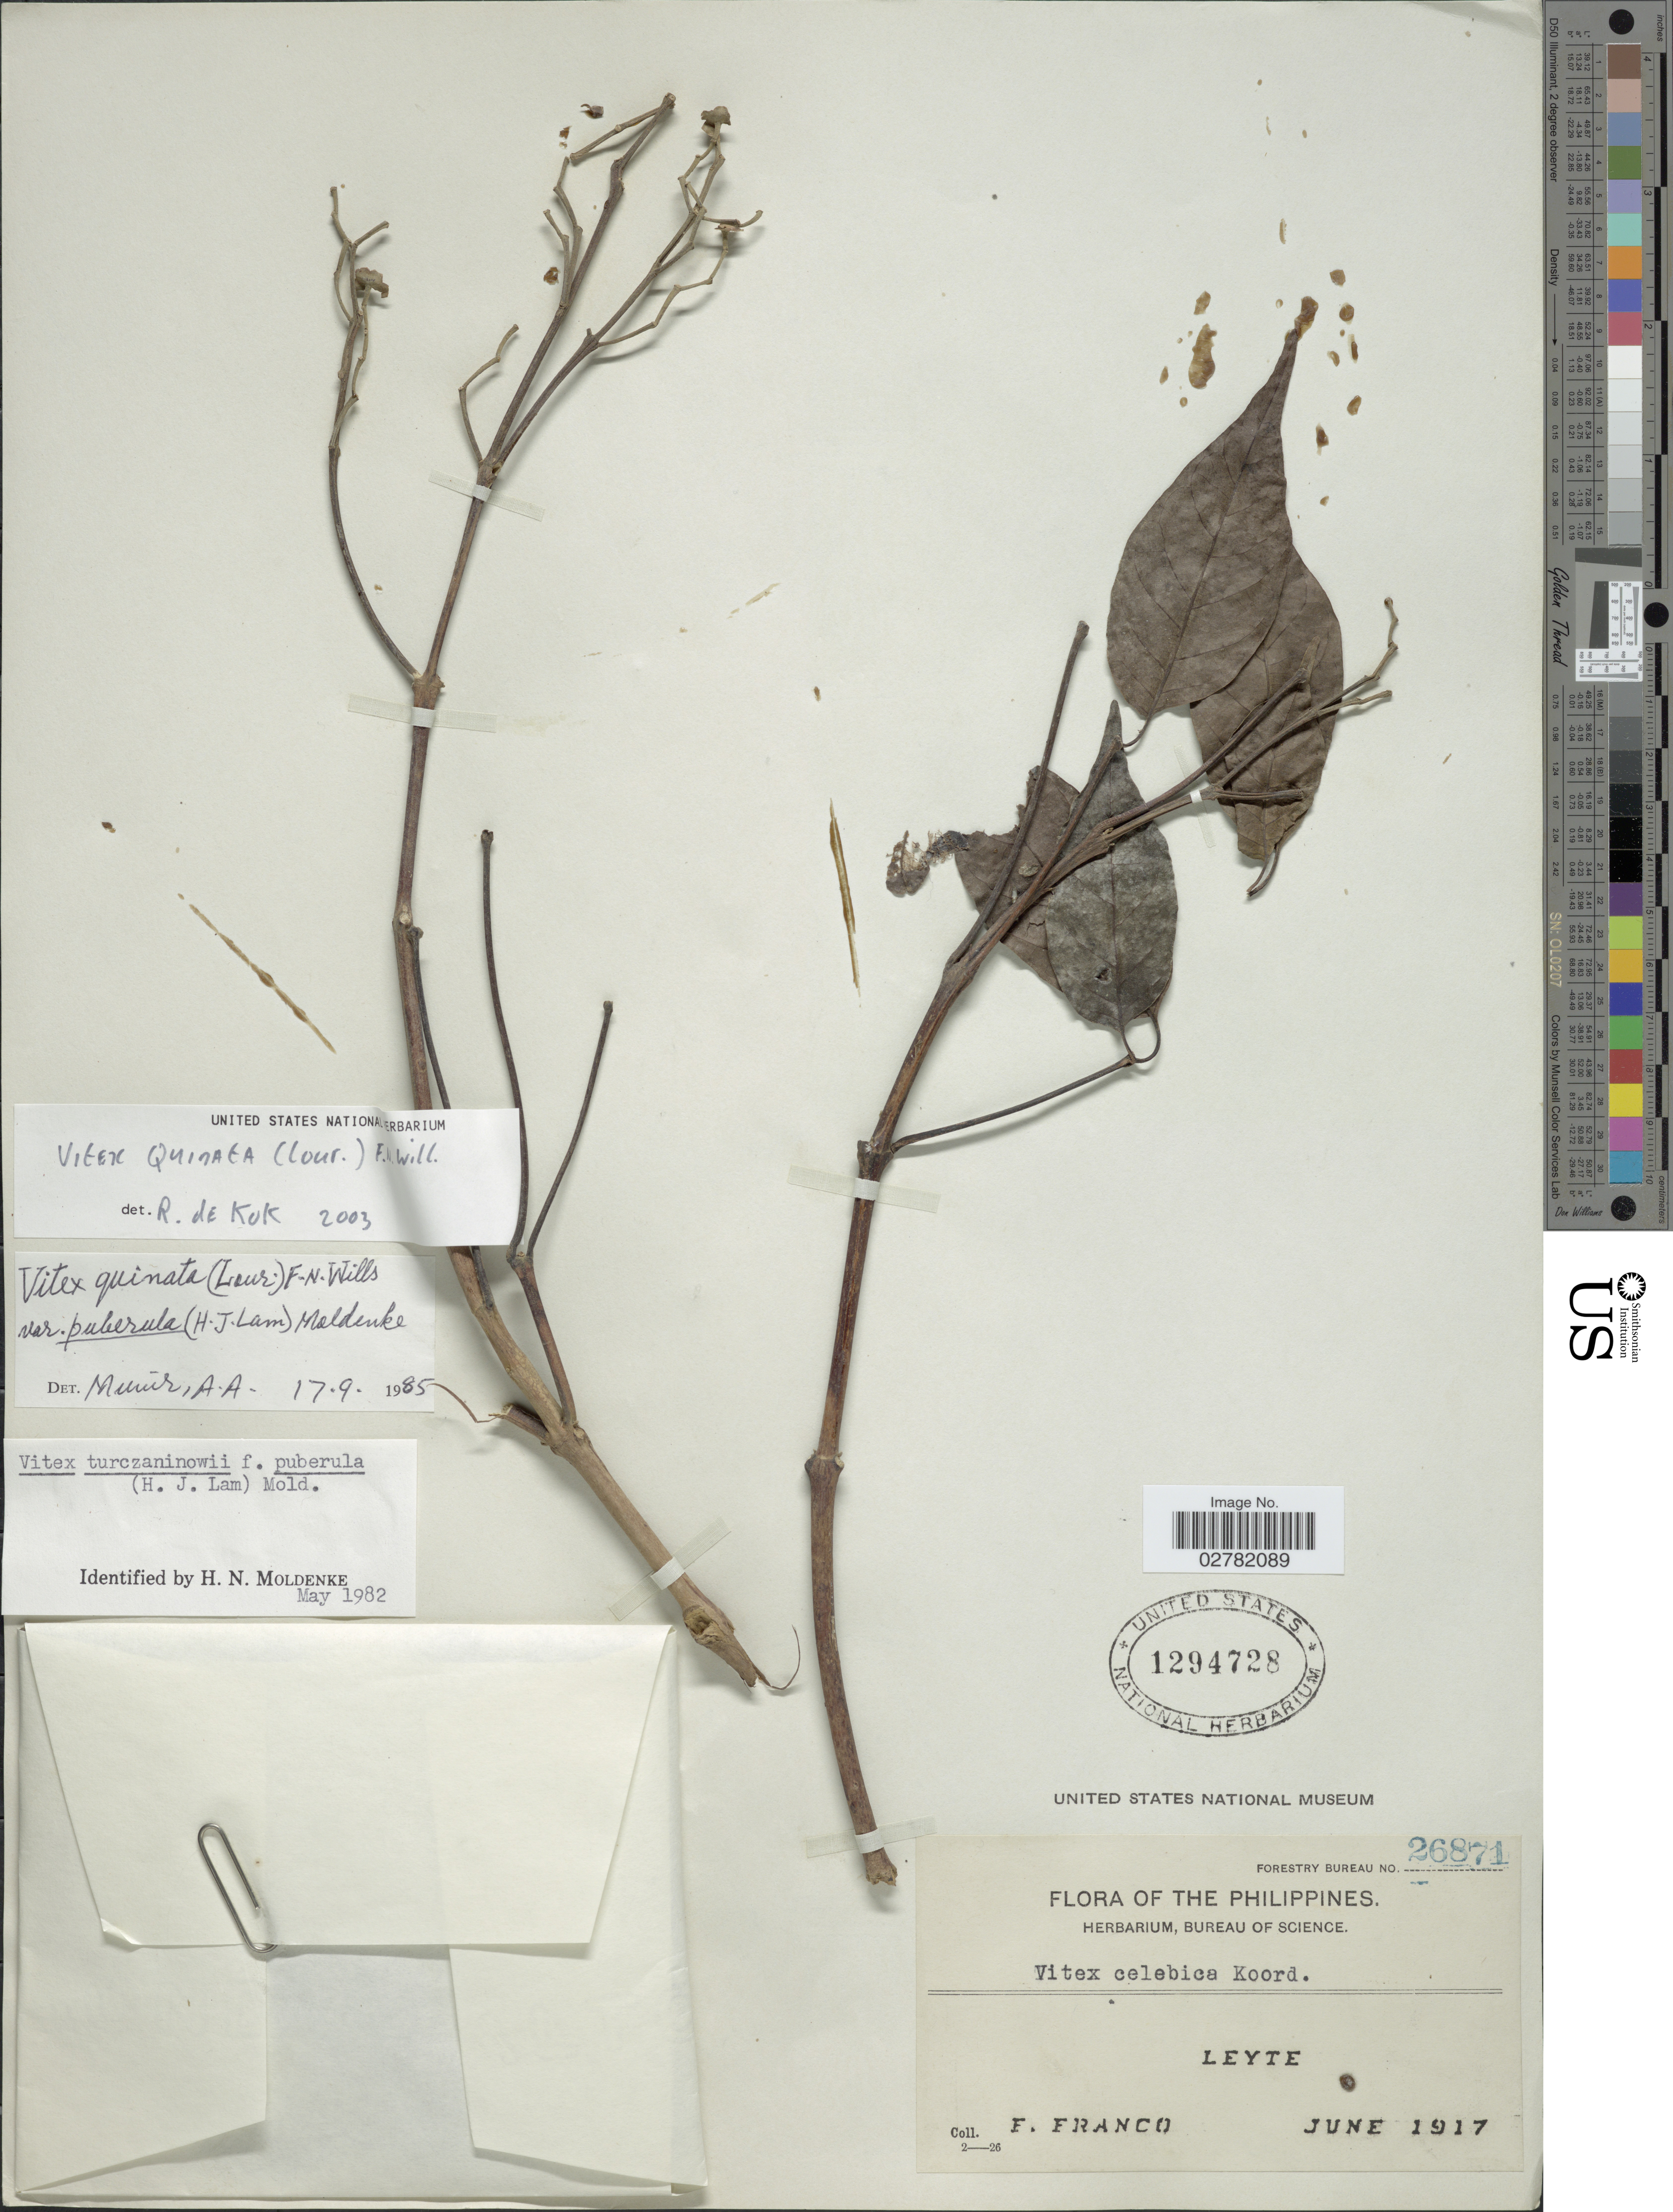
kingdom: Plantae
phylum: Tracheophyta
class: Magnoliopsida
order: Lamiales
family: Lamiaceae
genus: Vitex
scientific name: Vitex quinata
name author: (Lour.) F.N. Williams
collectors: F. Franco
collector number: Forestry Bureau 26871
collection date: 1917-06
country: Philippines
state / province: Eastern Visayas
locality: Leyte.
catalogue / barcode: US 1294728